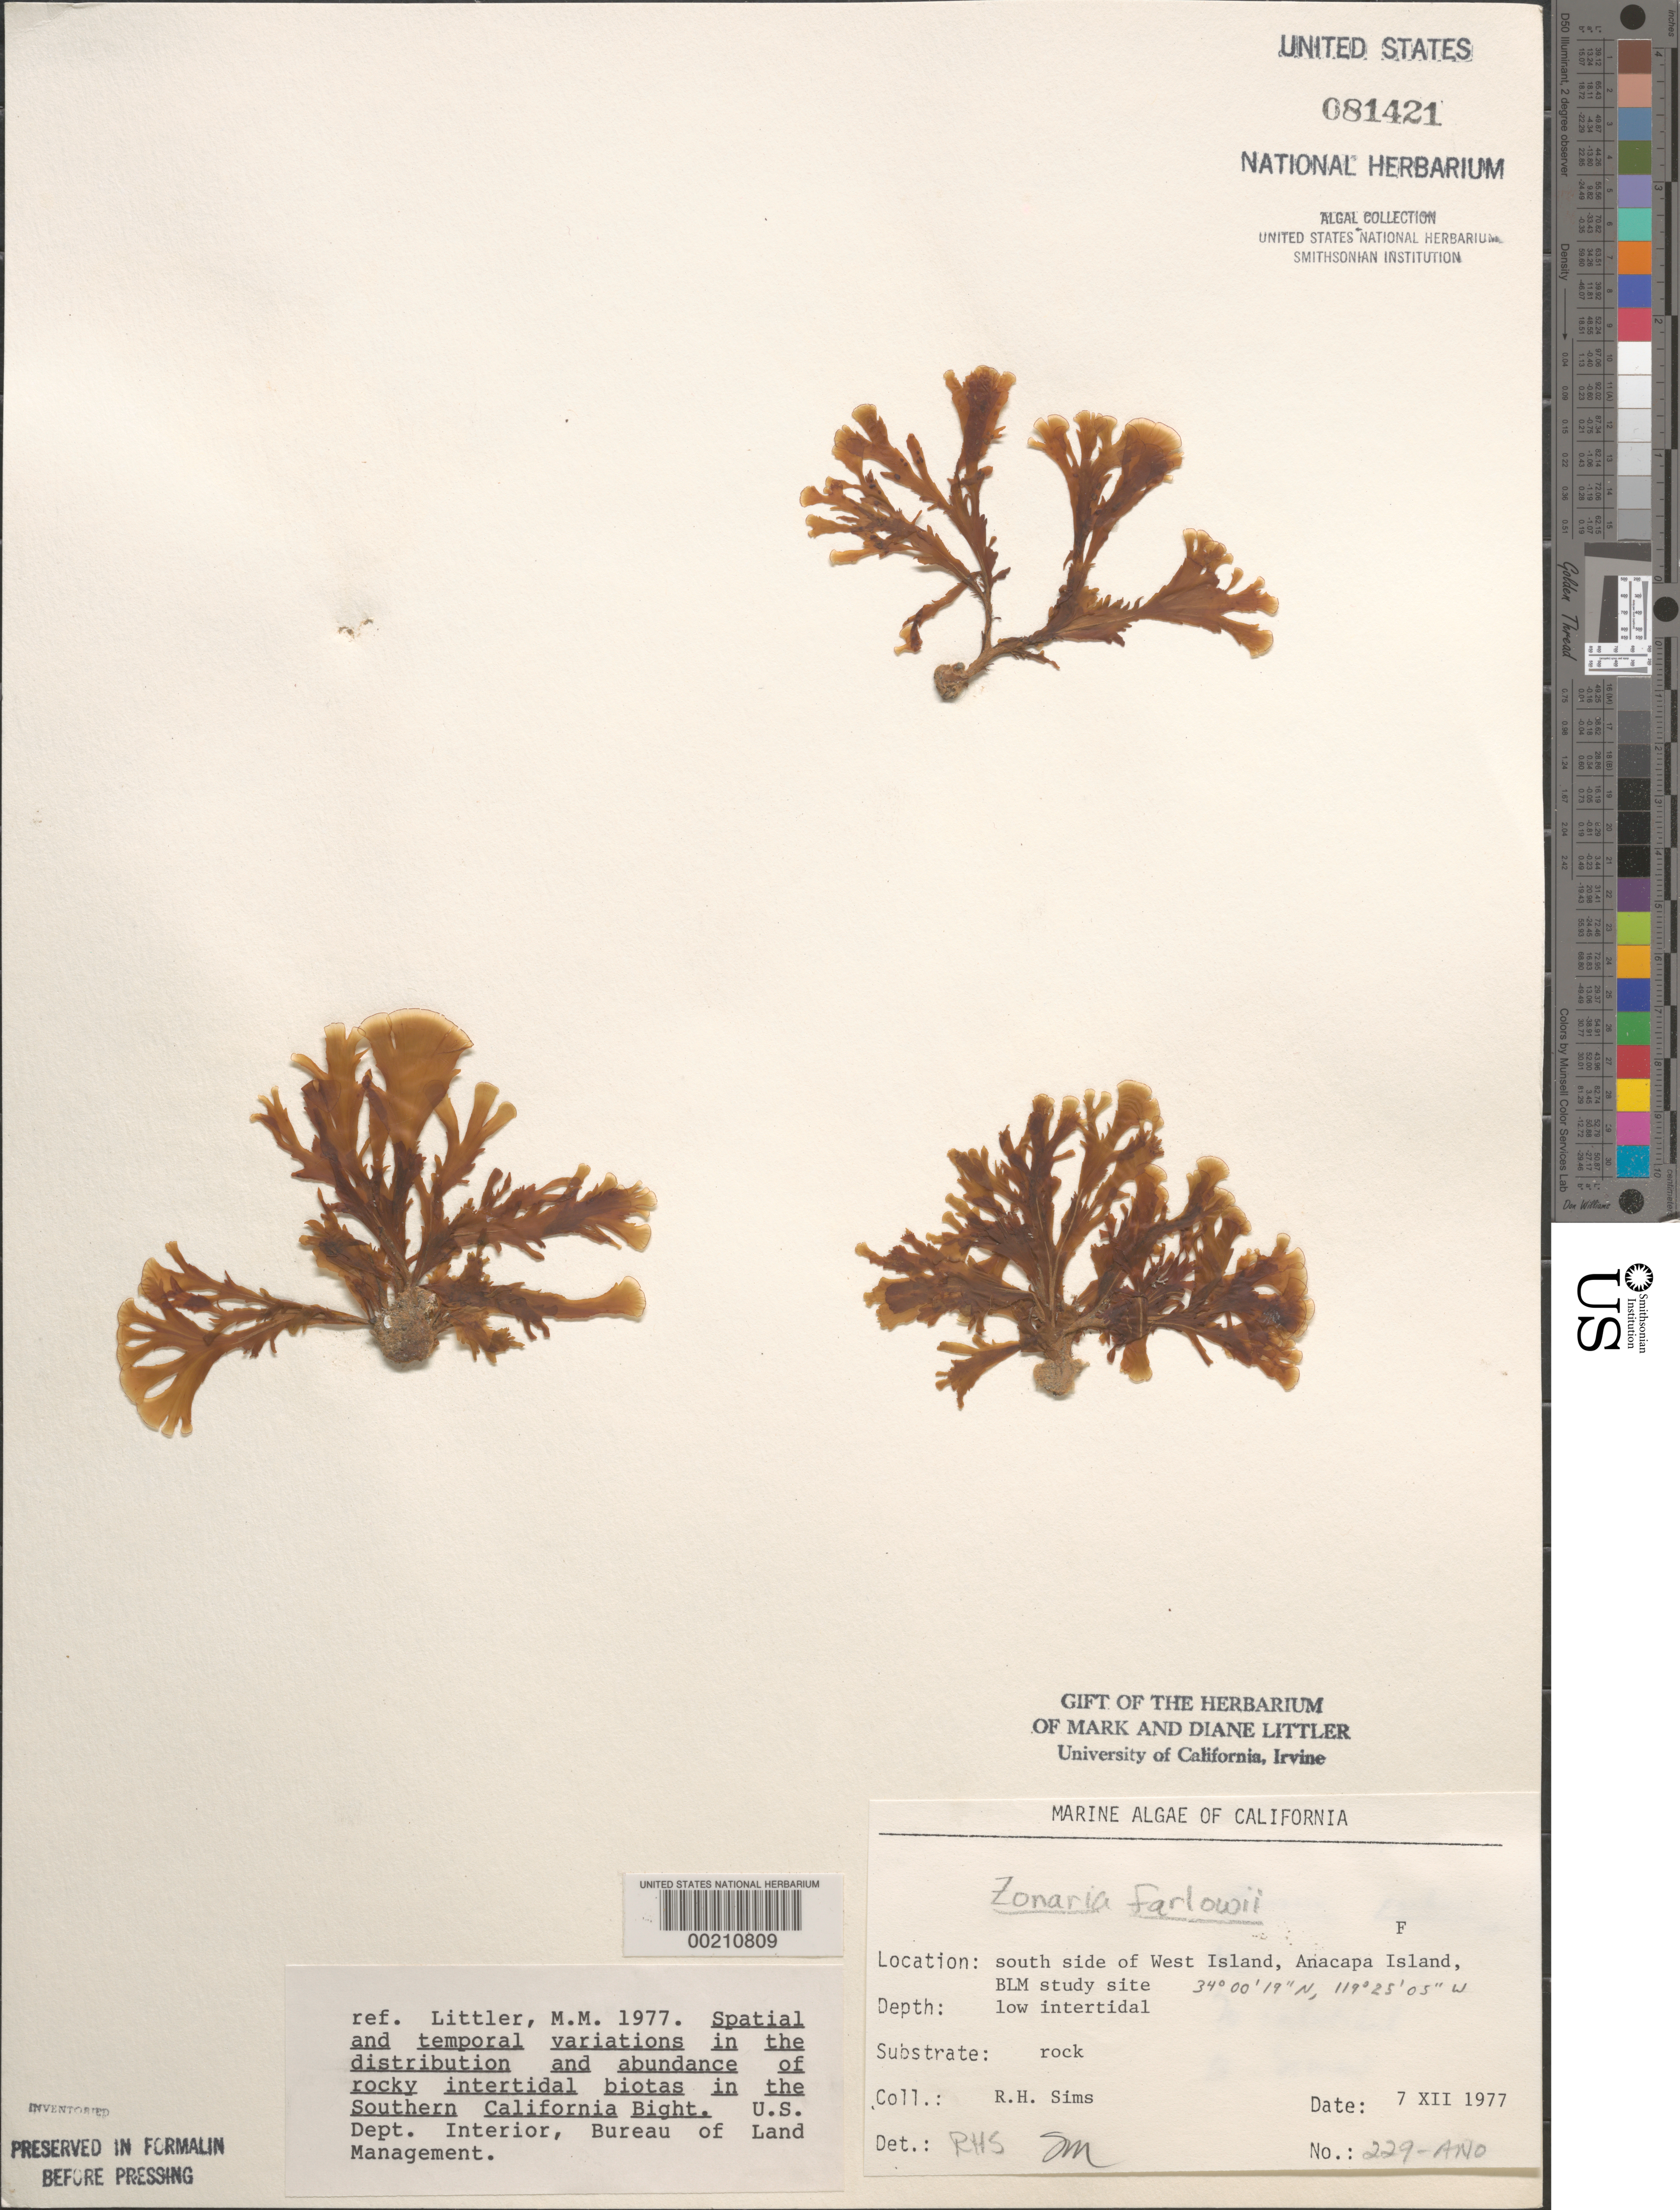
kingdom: Chromista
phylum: Ochrophyta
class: Phaeophyceae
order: Dictyotales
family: Dictyotaceae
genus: Zonaria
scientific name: Zonaria farlowii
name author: Setch. & N.L. Gardner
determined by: Sims, Robert H.; Murray, S. N.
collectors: R. H. Sims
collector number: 229-ANO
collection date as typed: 07 Dec 1977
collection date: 1977-12-07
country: United States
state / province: California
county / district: Ventura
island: Anacapa Island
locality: South side of west island, near Cat Rock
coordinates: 34 00'19"N, 119 25'05"W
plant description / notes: BLM-SOCALBIGHT Rocky Intertidal Survey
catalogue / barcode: US 81421